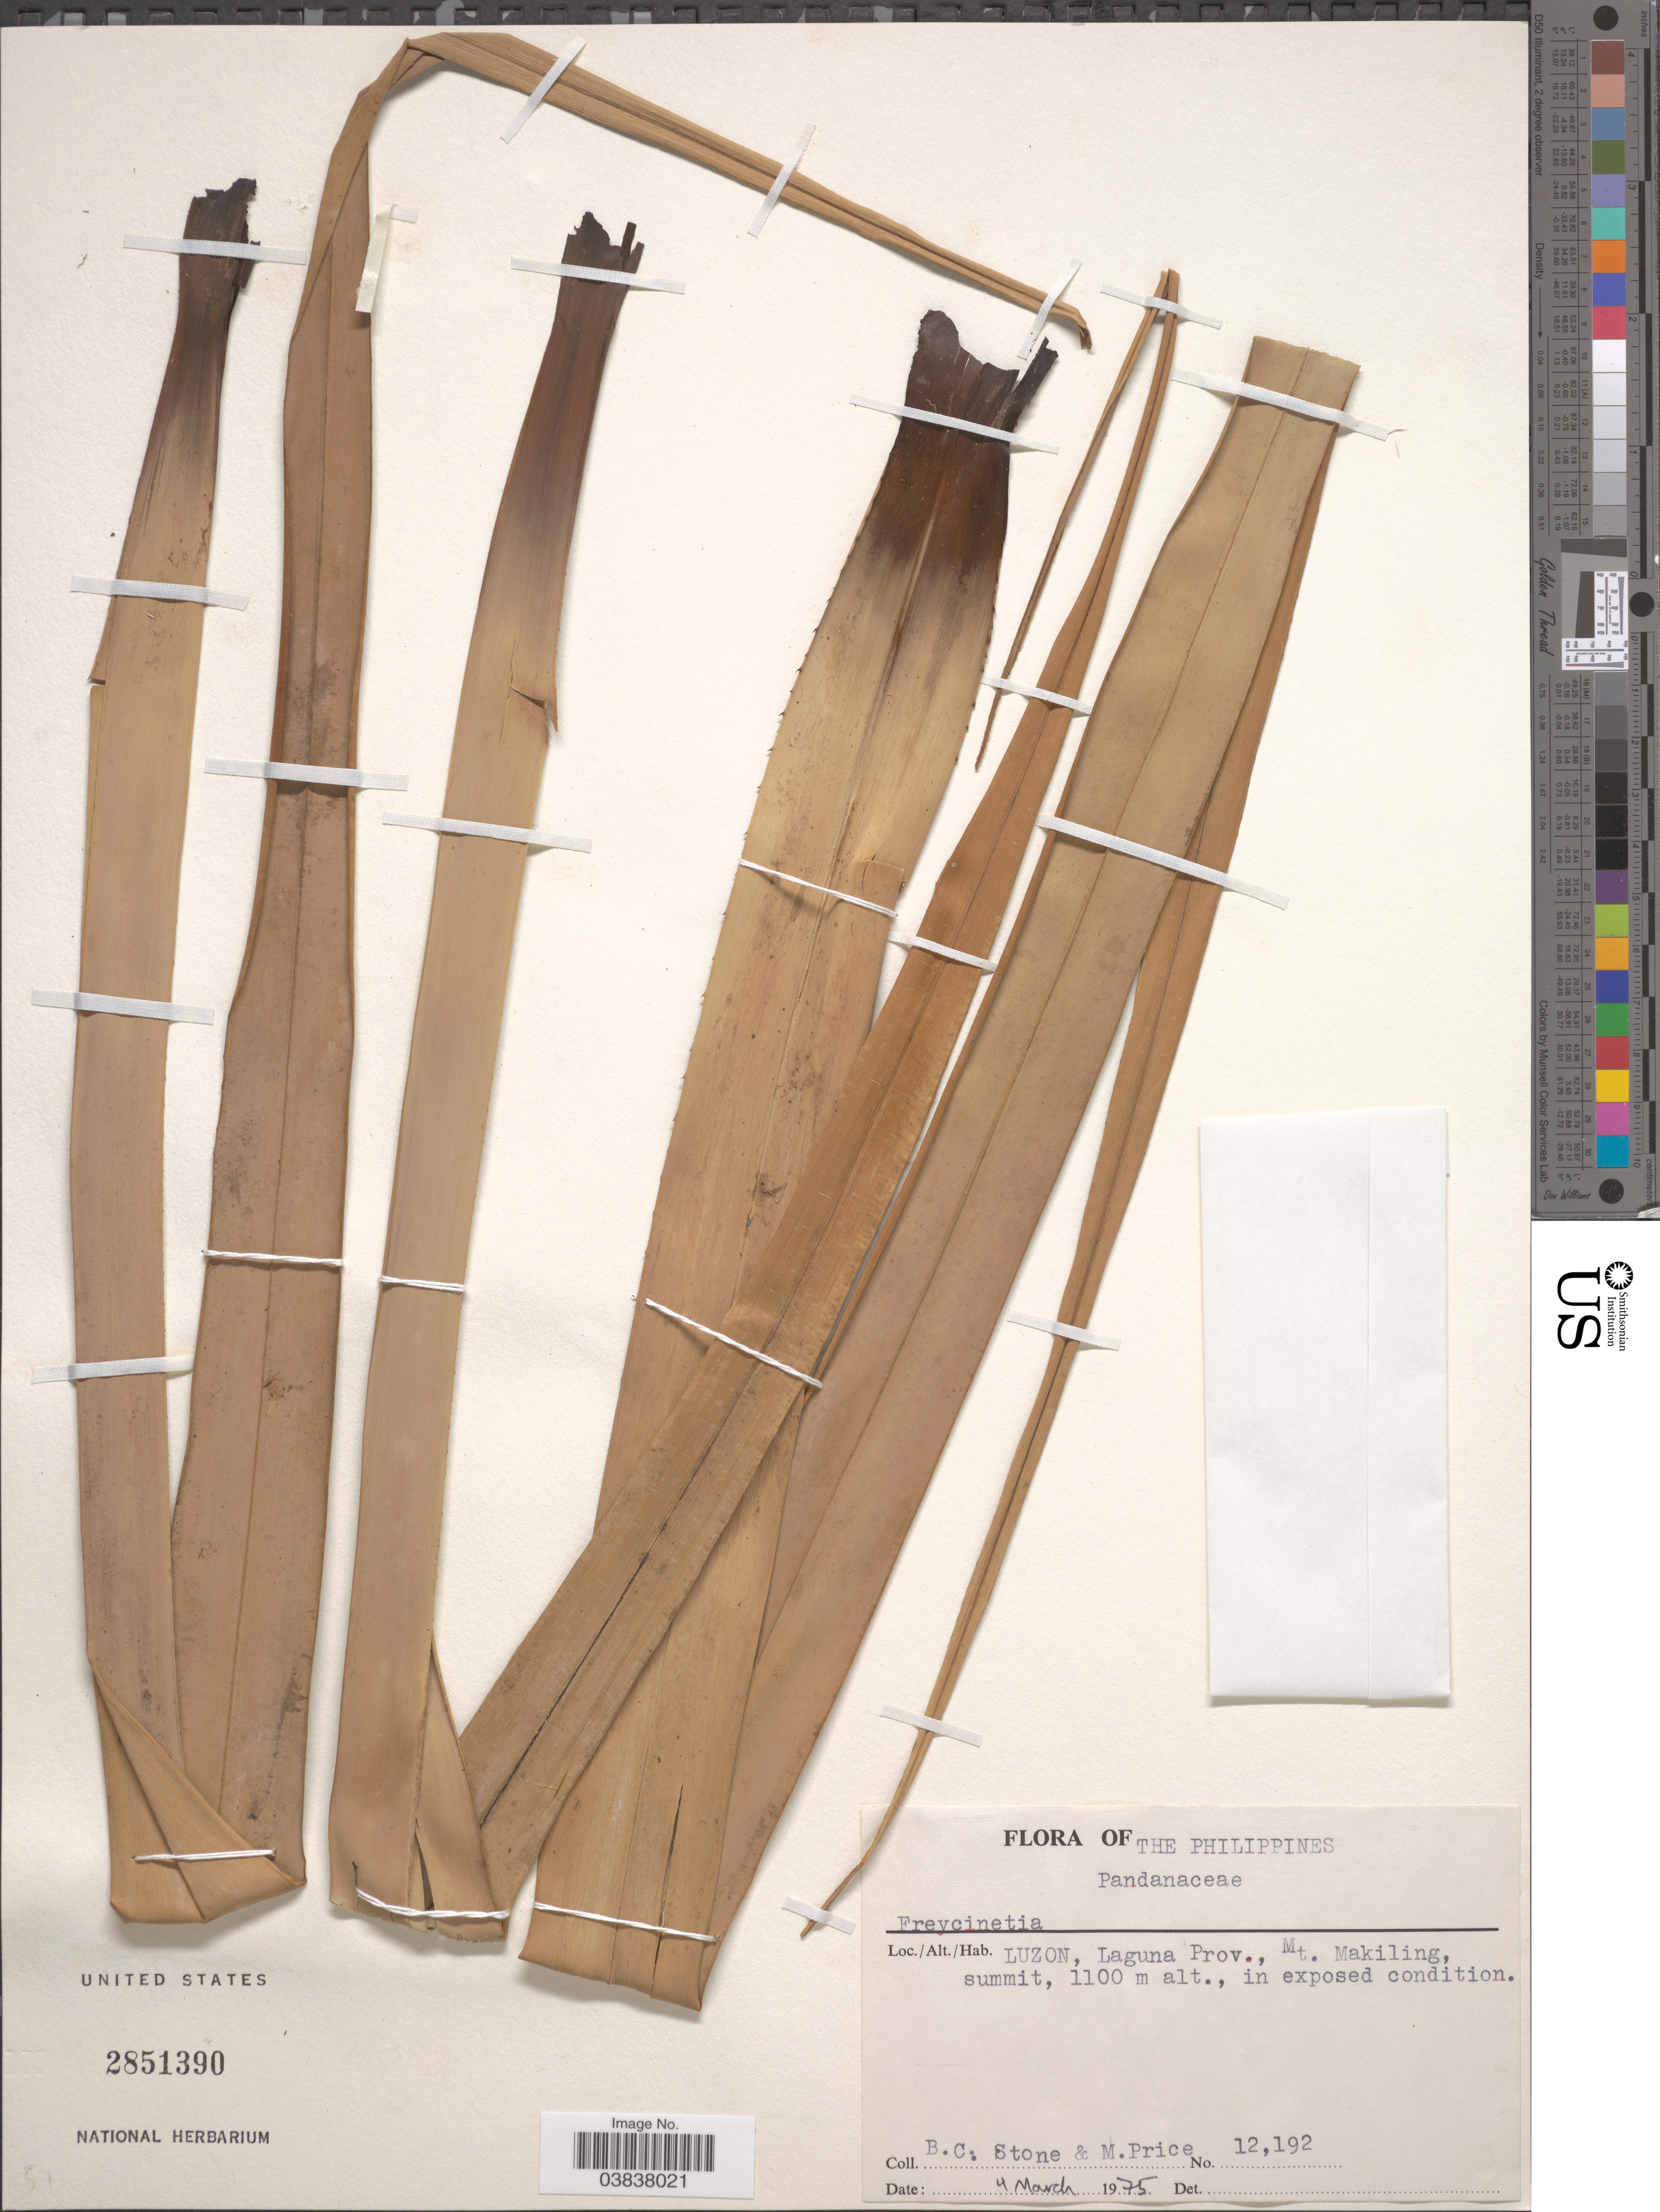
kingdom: Plantae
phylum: Tracheophyta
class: Liliopsida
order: Pandanales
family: Pandanaceae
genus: Freycinetia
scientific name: Freycinetia sp.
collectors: B. C. Stone & M. G. Price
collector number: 12192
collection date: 1975-03-04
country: Philippines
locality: Luzon, Laguna Prov., Mt. Makiling, summit.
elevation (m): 1100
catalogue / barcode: US 2851390